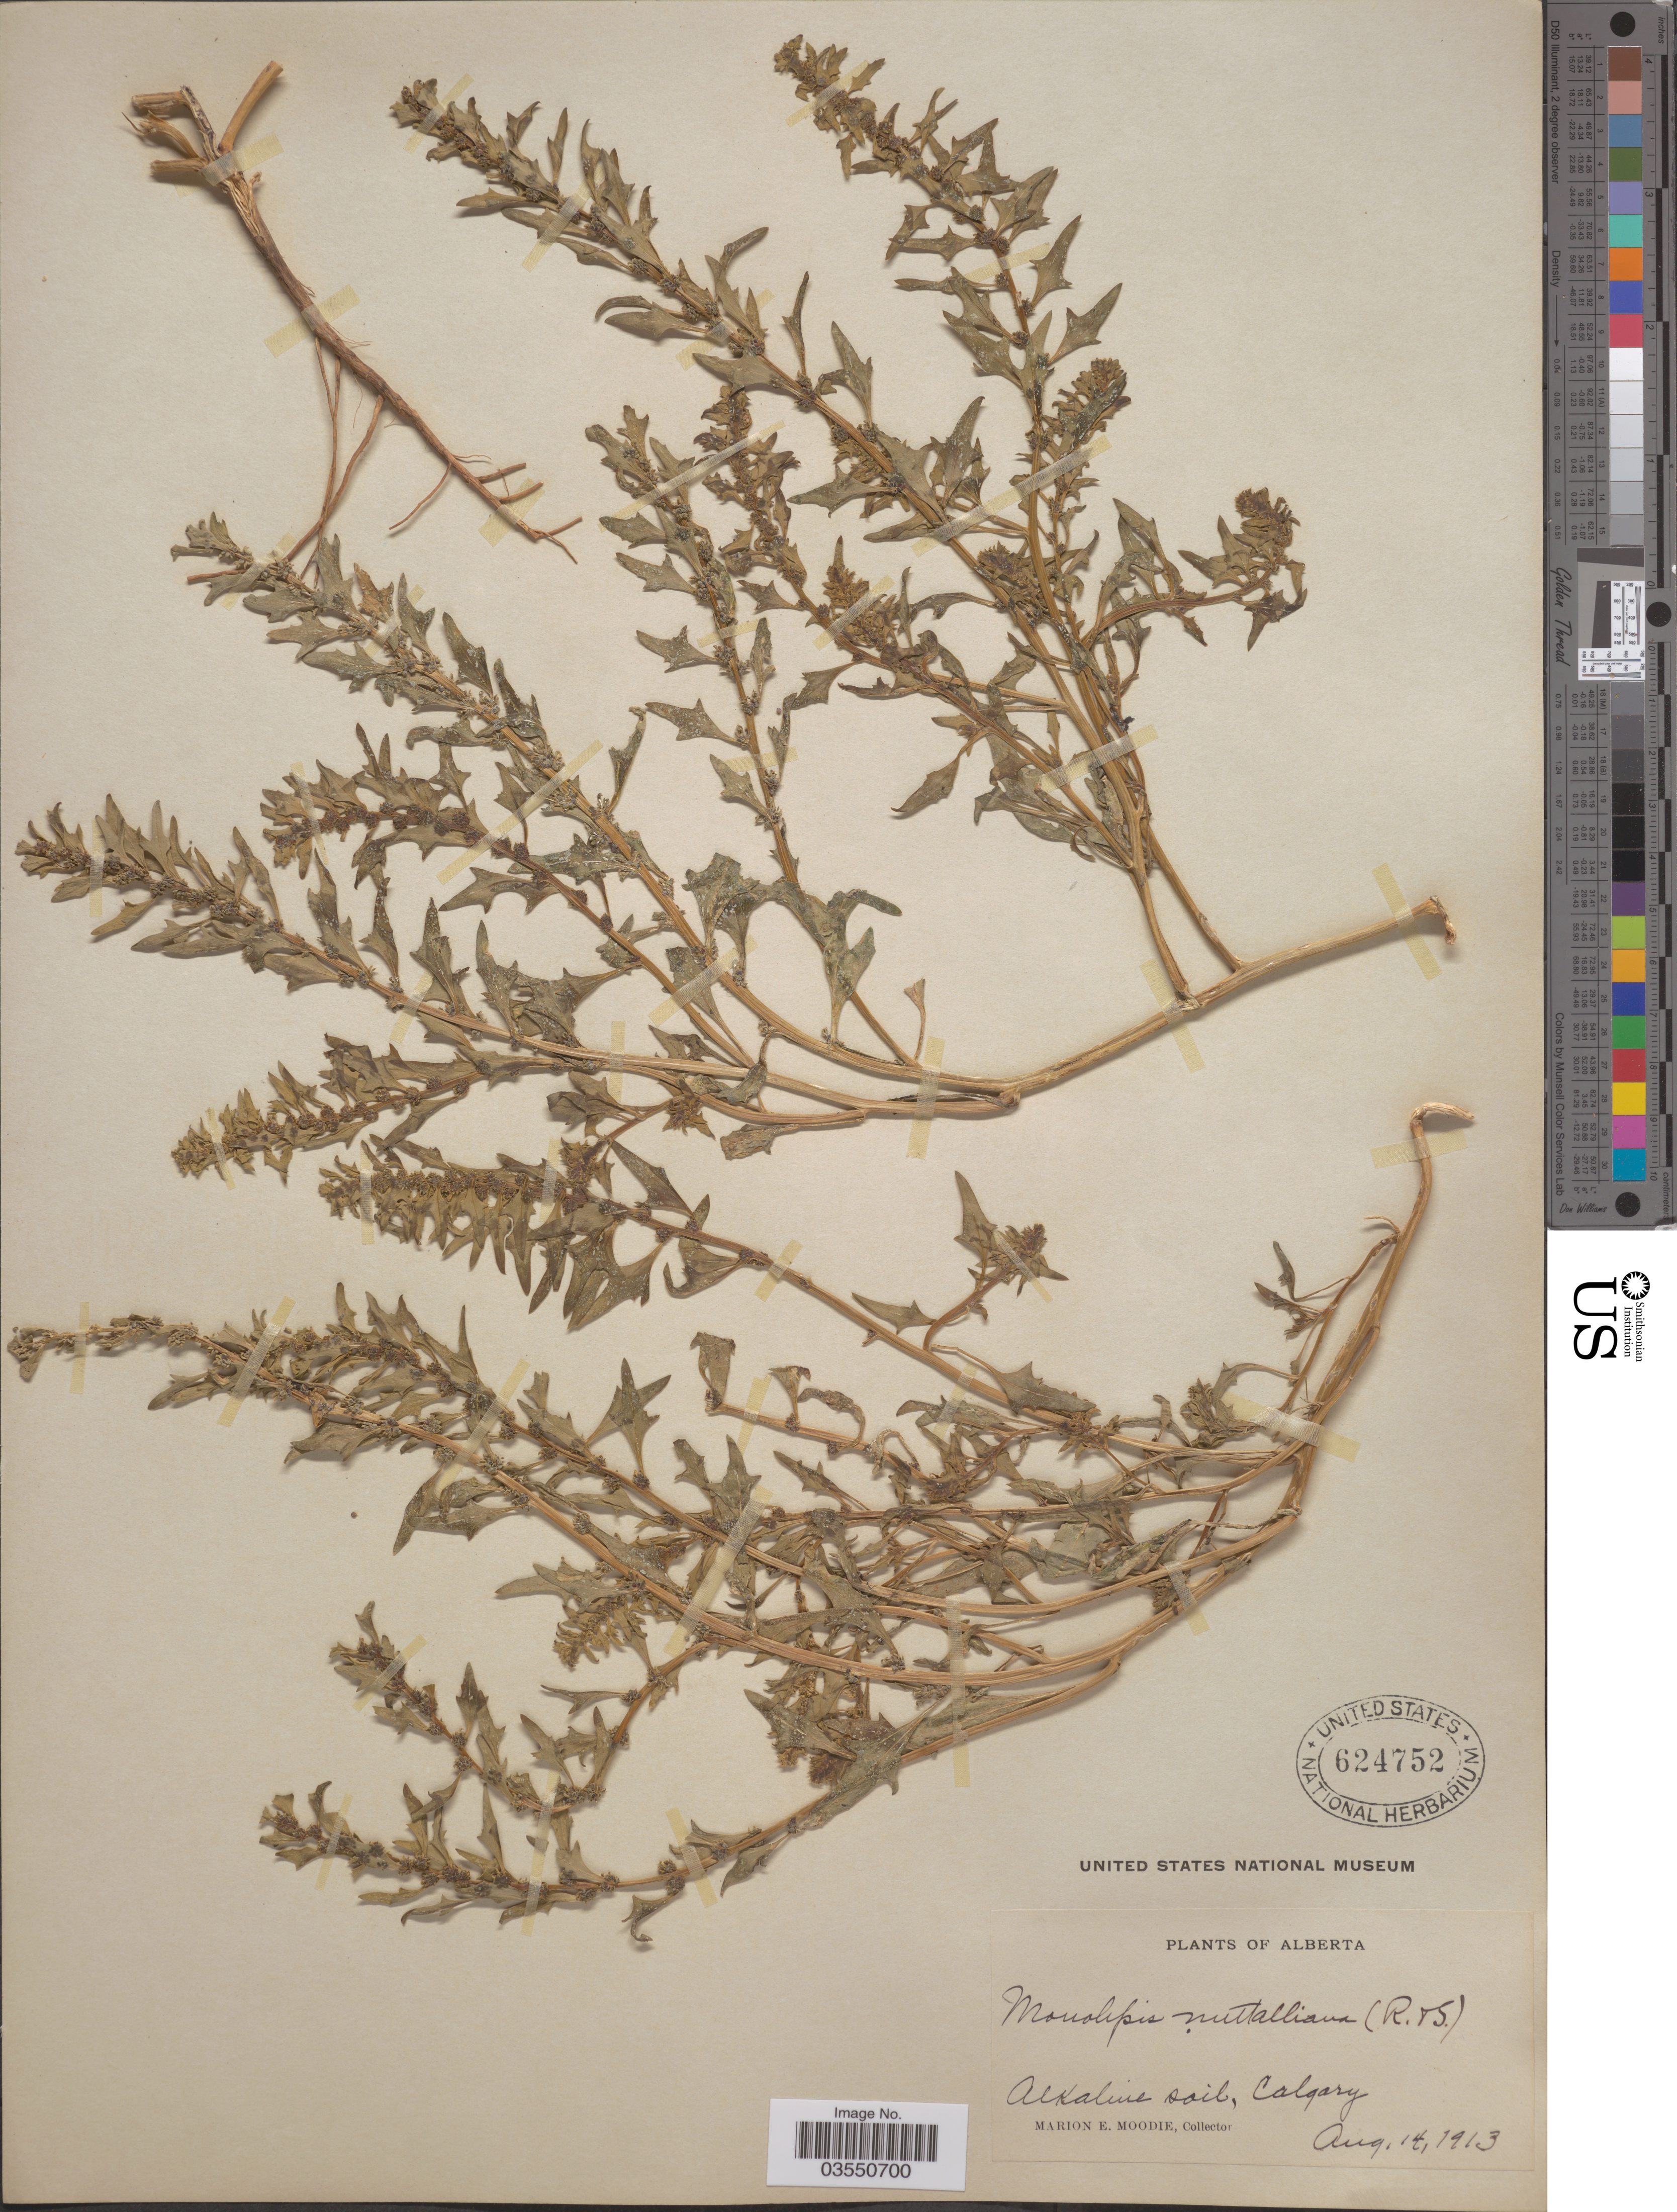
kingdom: Plantae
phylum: Tracheophyta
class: Magnoliopsida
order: Caryophyllales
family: Amaranthaceae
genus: Blitum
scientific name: Blitum nuttallianum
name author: Schult.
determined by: U.S. National Herbarium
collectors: M. E. Moodie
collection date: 1913-08-14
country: Canada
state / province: Alberta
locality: Calgary.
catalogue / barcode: US 624752